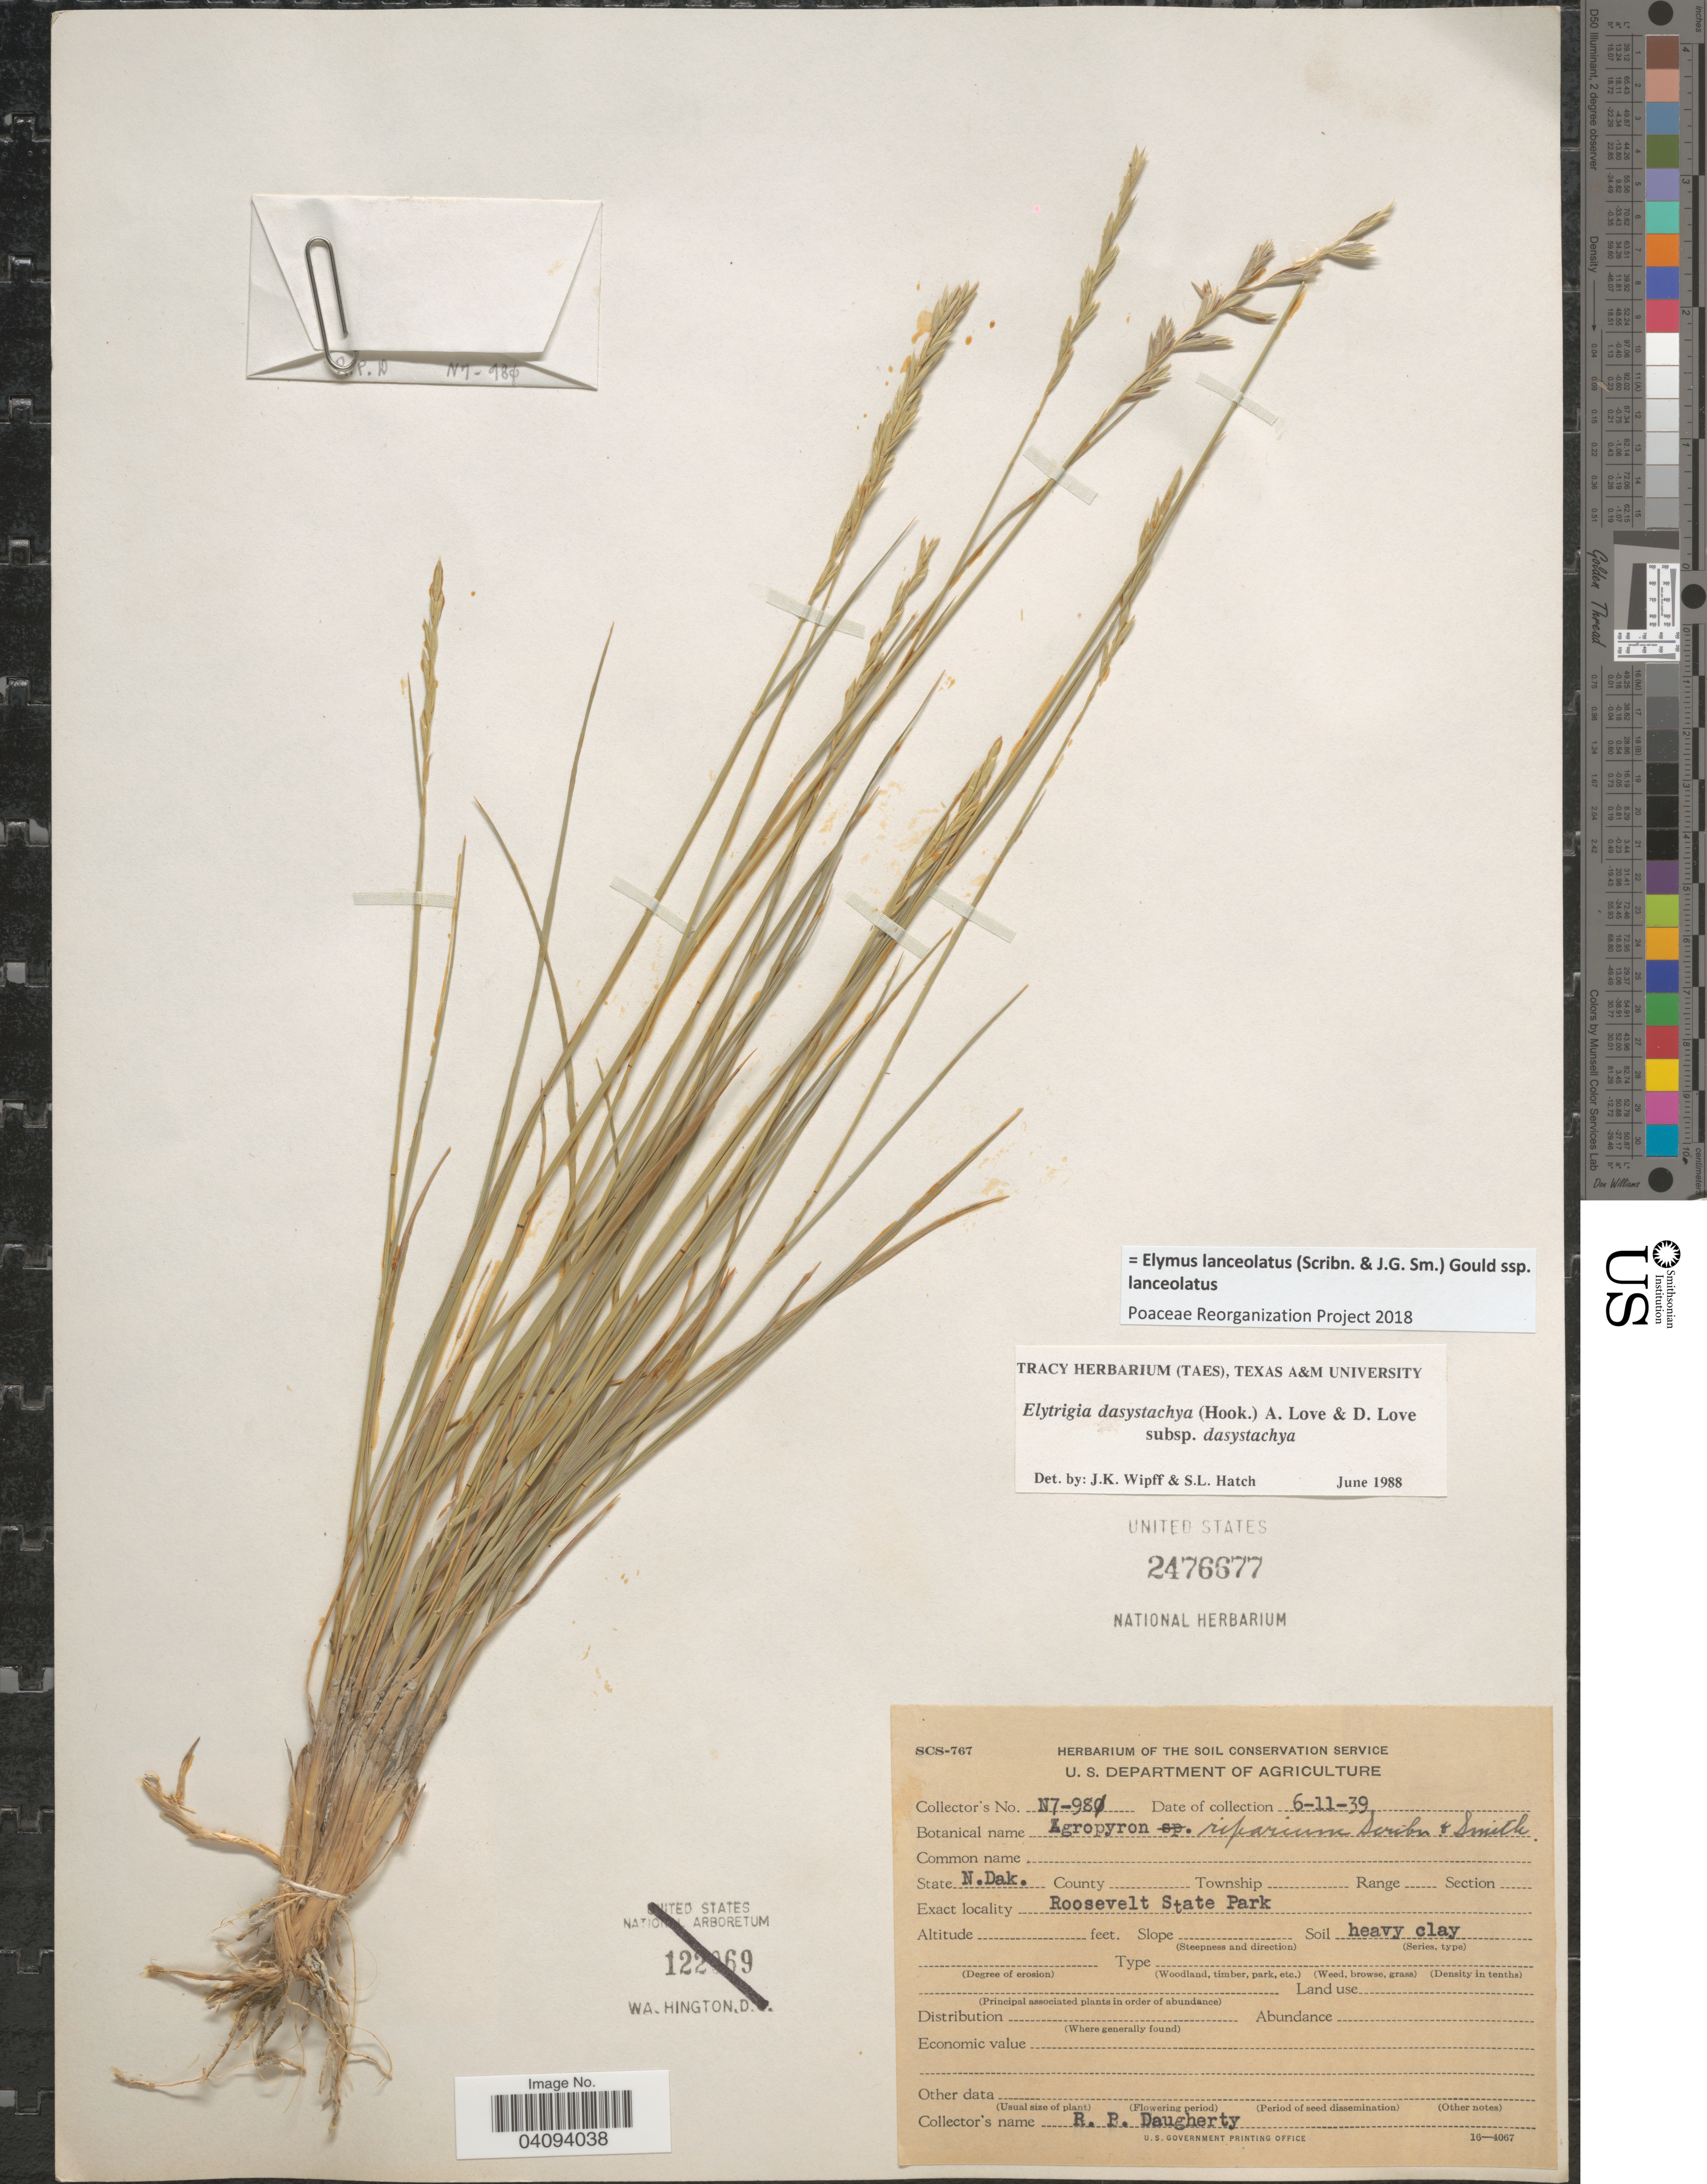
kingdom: Plantae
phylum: Tracheophyta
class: Liliopsida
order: Poales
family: Poaceae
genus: Elymus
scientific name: Elymus lanceolatus subsp. lanceolatus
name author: (Scribn. & J.G. Sm.) Gould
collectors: R. Daugherty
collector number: N7-981*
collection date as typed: Transcribed d/m/y: 11/6/39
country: United States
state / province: North Dakota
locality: Roosevelt State Park.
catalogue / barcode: US 2476677